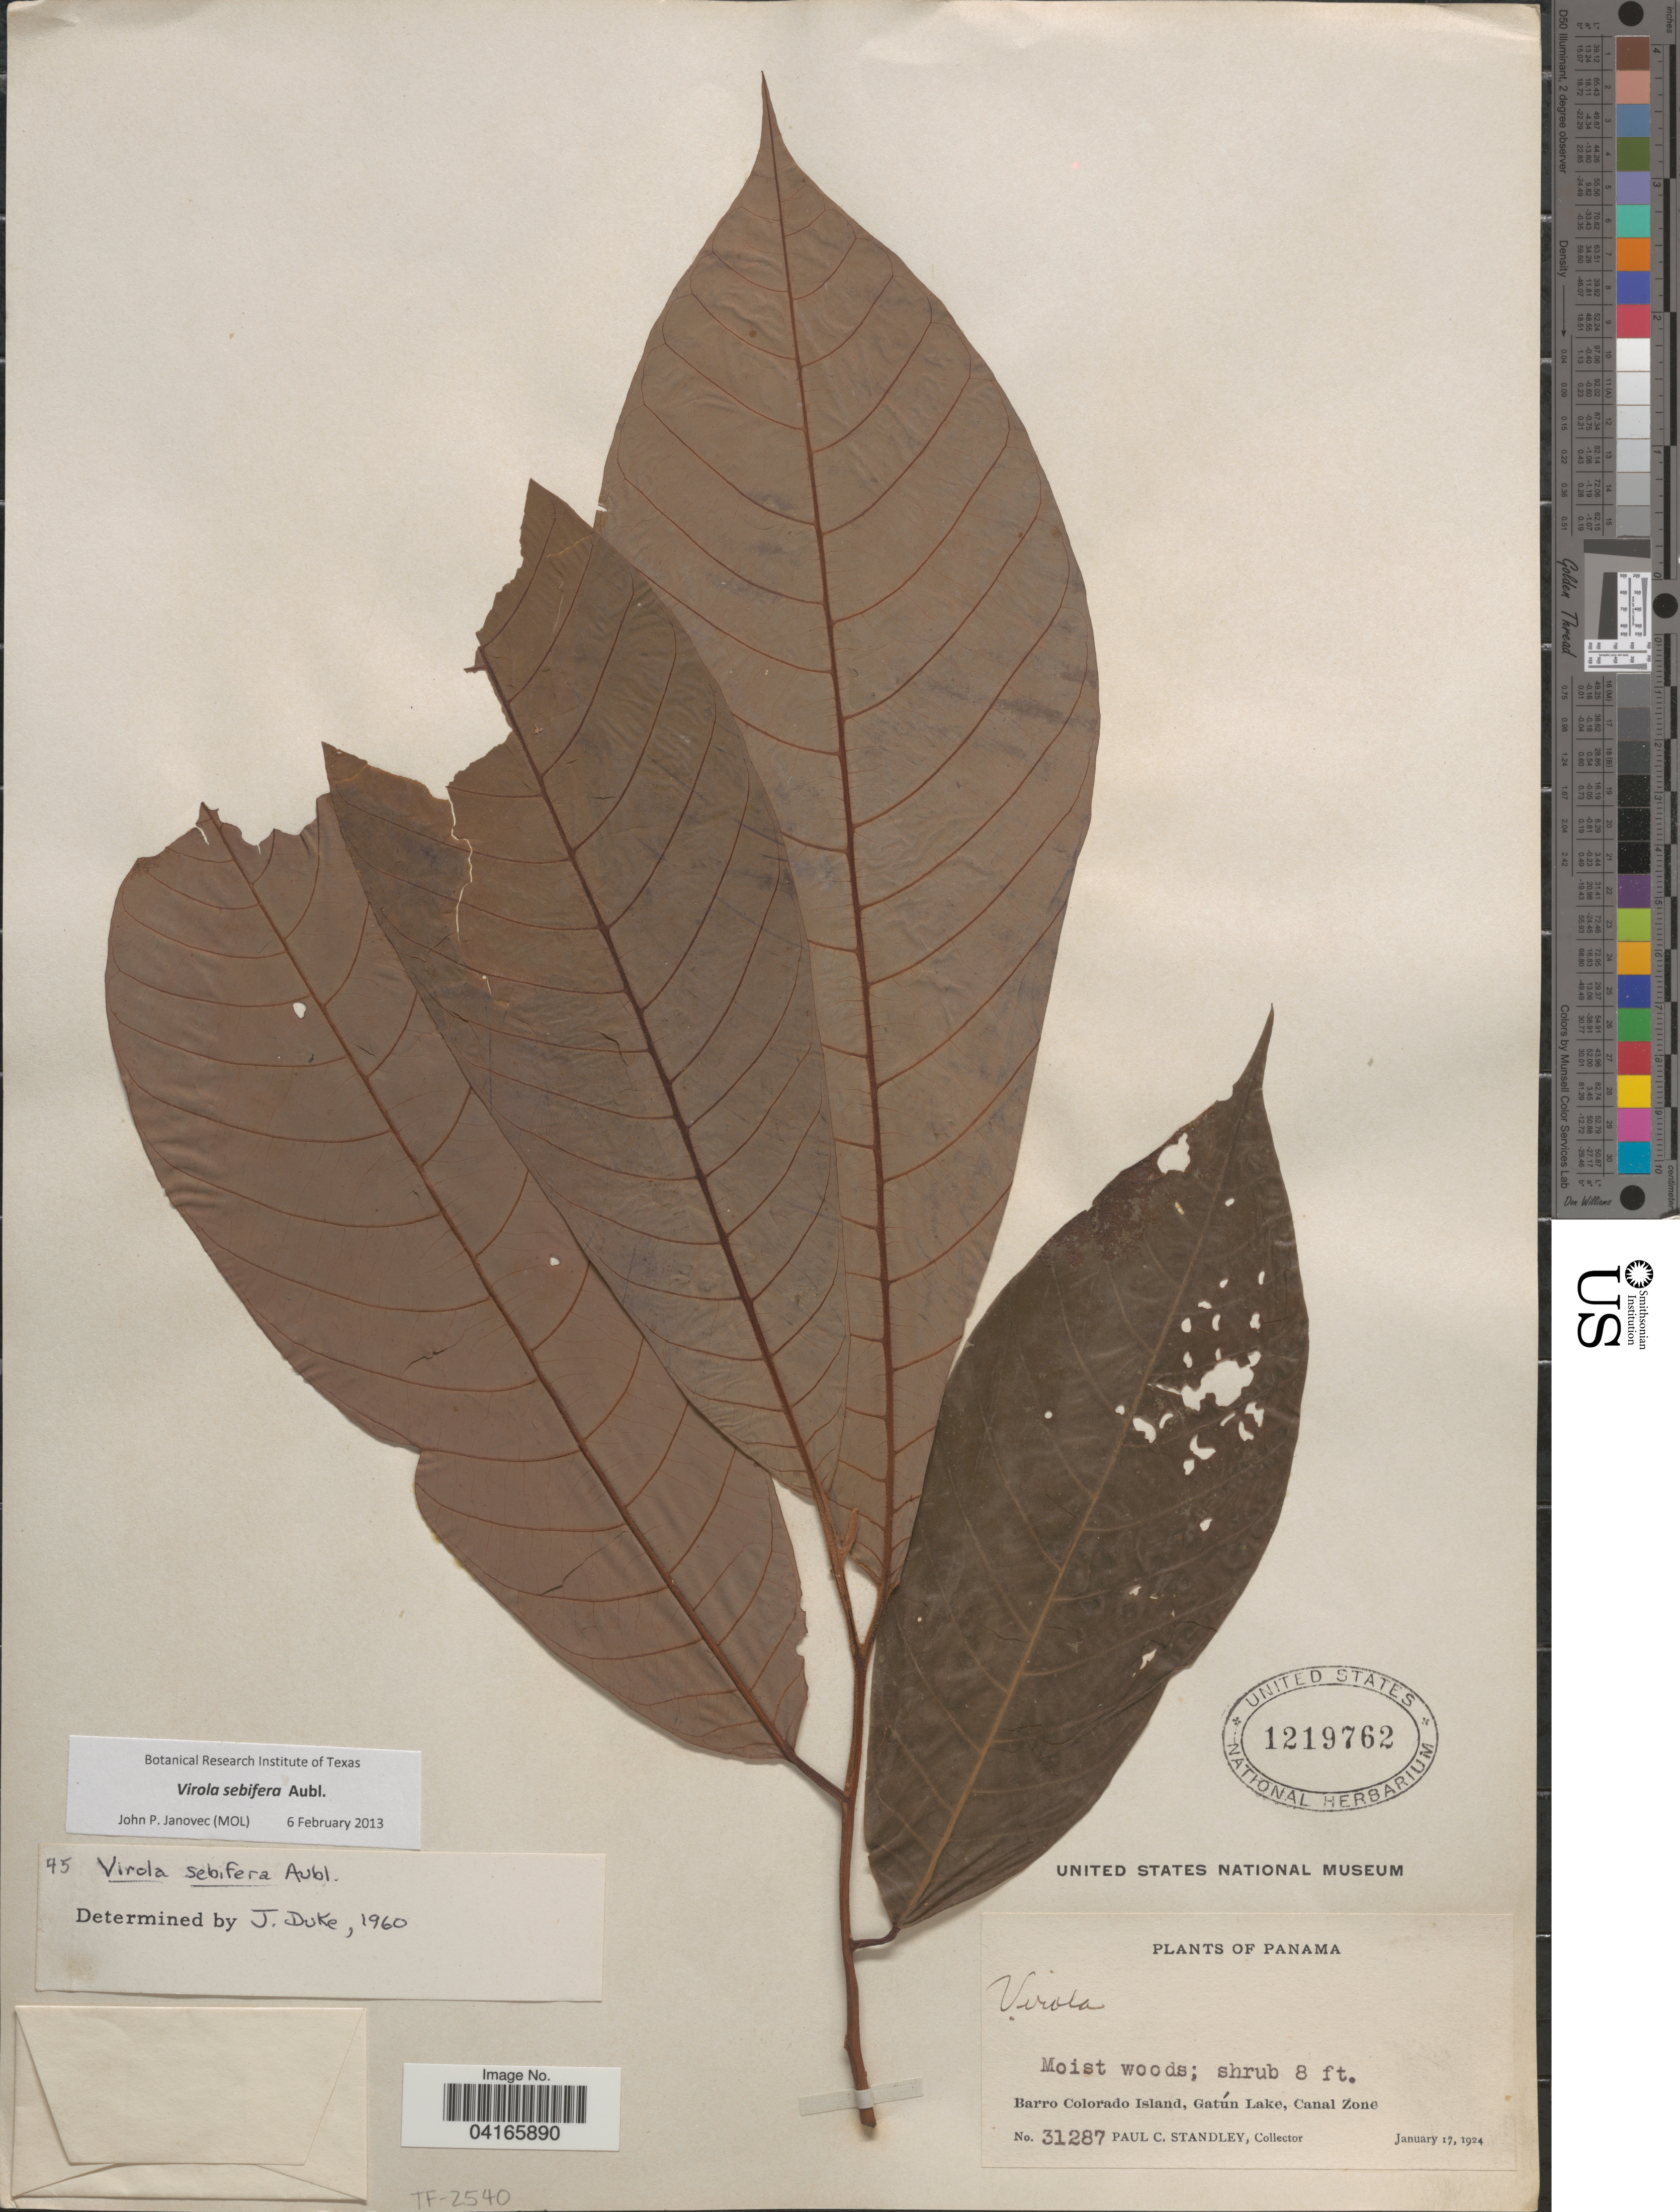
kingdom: Plantae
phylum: Tracheophyta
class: Magnoliopsida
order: Magnoliales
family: Myristicaceae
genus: Virola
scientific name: Virola sebifera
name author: Aubl.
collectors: P. C. Standley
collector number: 31287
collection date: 1924-01-17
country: Panama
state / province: Panamá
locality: Barro Colorado Island, Gatún Lake, Canal Zone.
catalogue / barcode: US 1219762